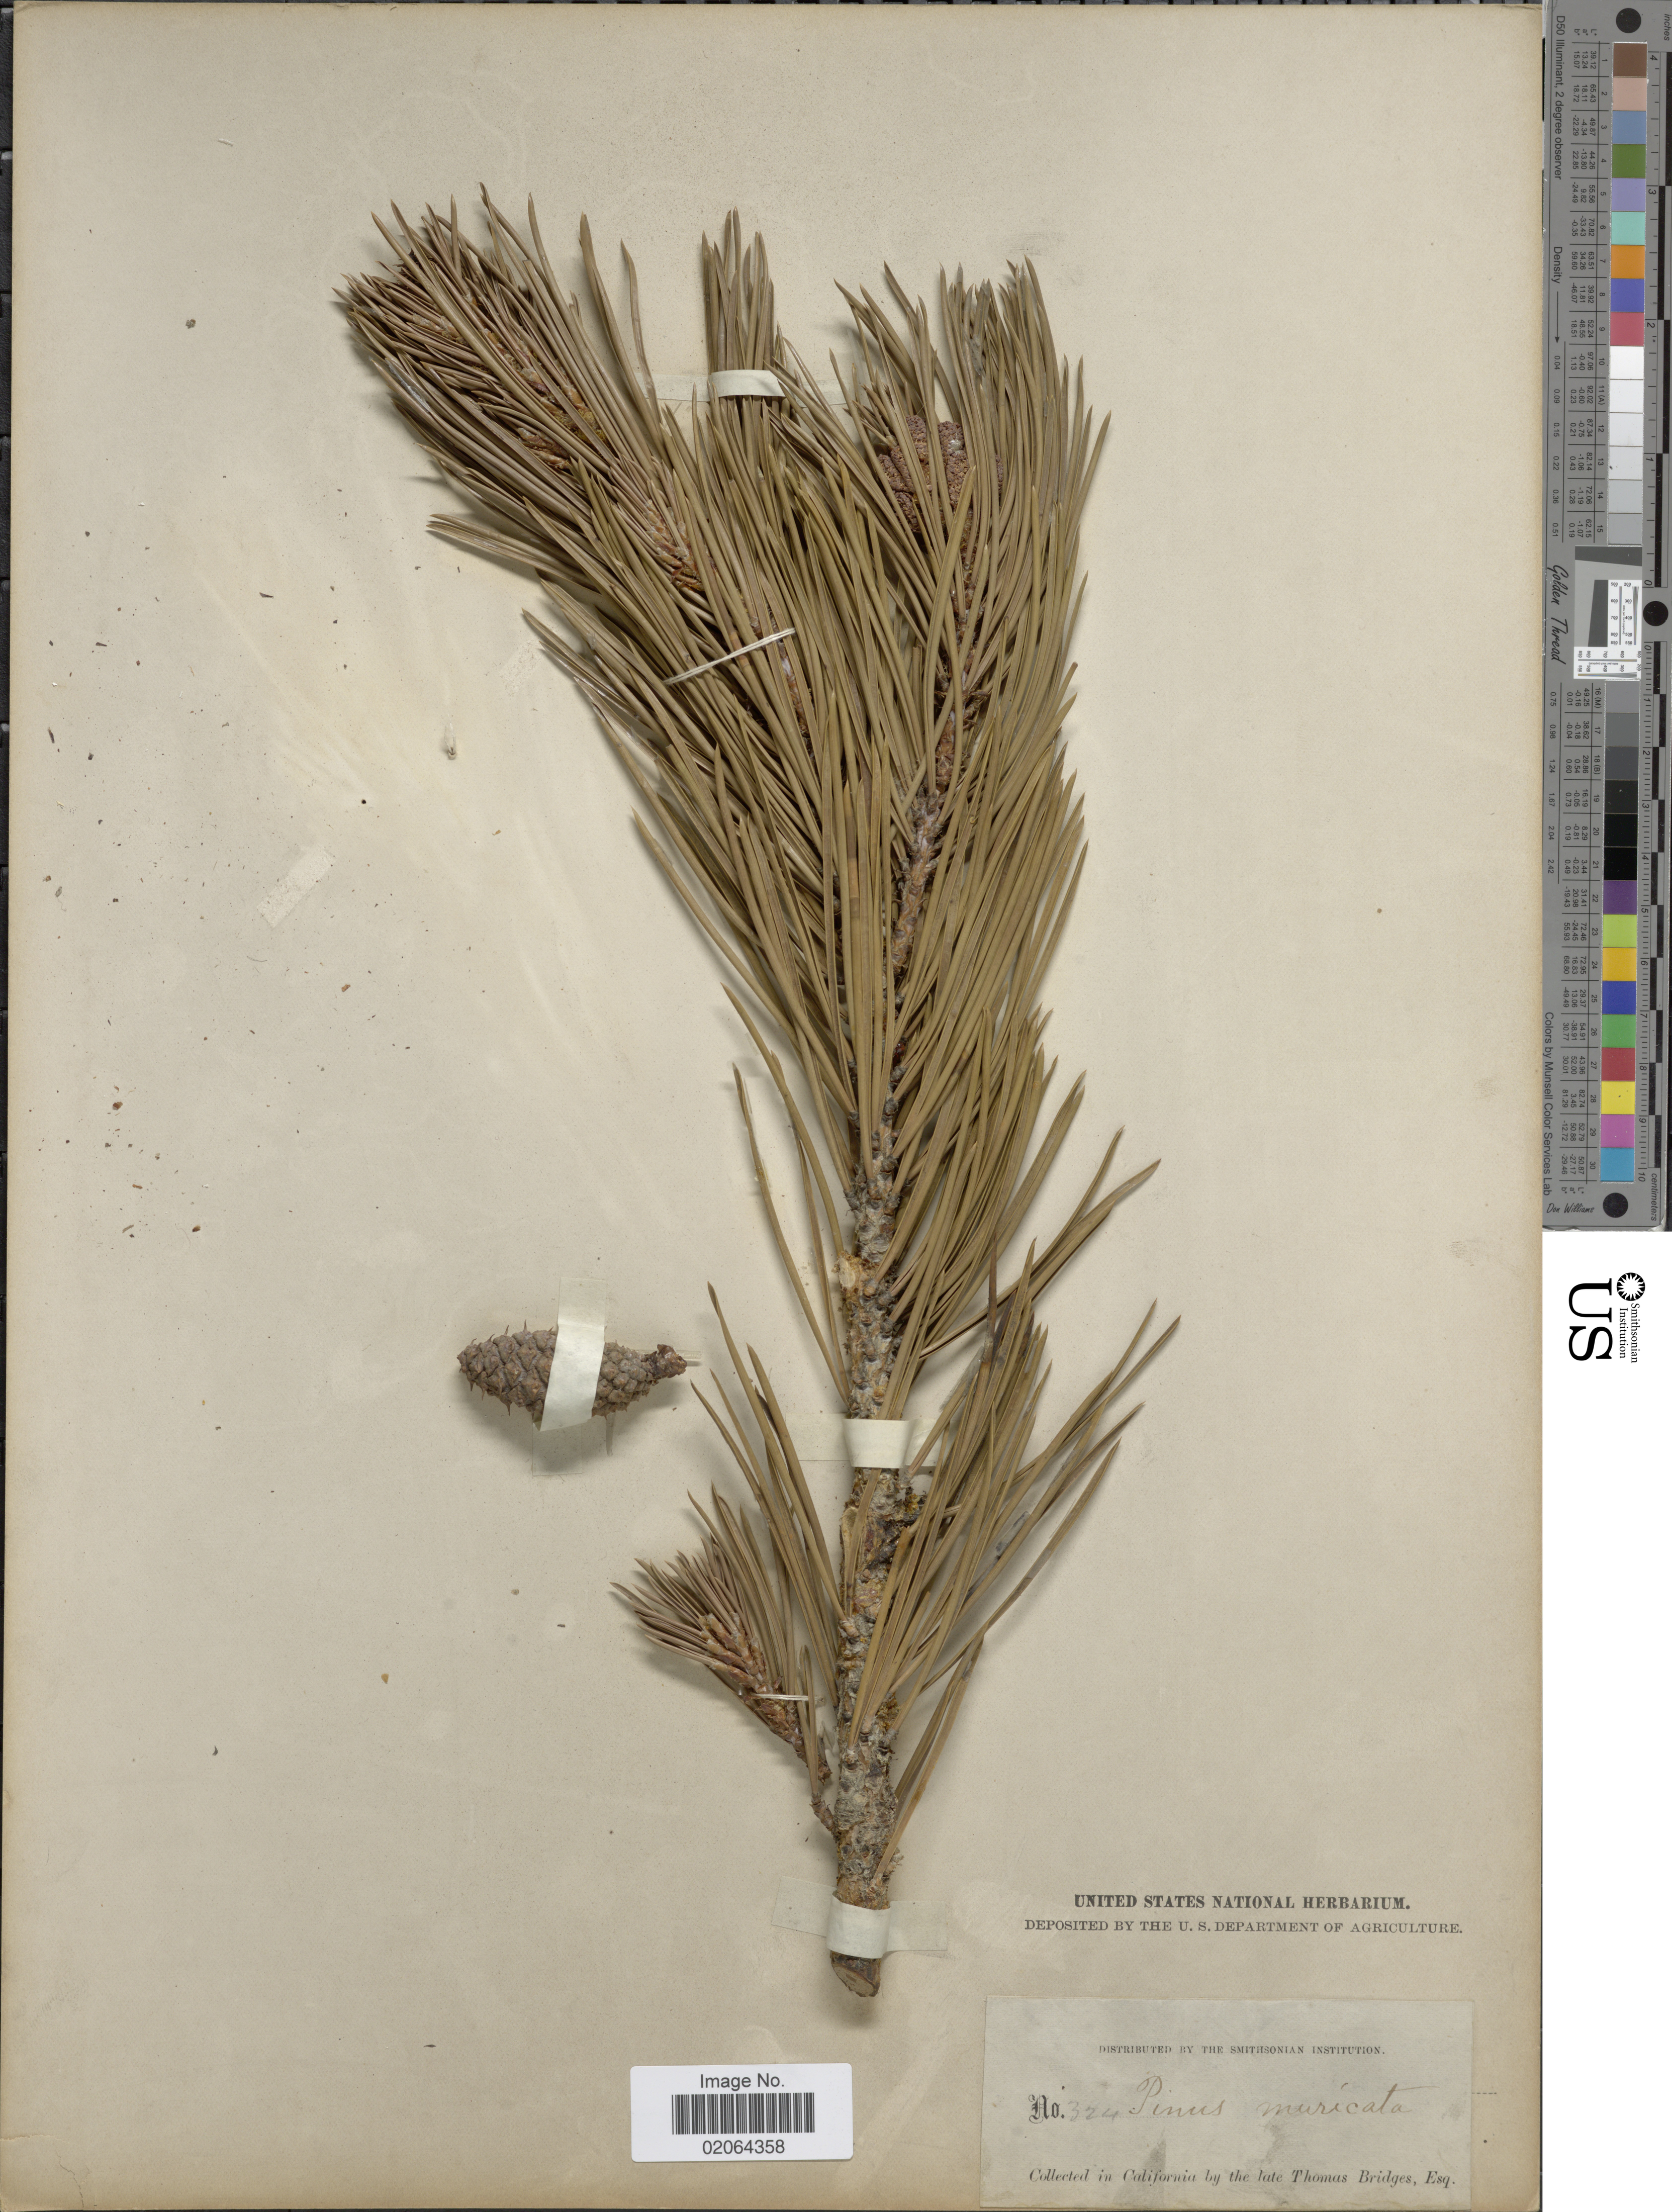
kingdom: Plantae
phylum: Tracheophyta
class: Pinopsida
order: Pinales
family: Pinaceae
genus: Pinus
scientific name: Pinus muricata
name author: D. Don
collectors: T. Bridges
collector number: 324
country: United States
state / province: California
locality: California